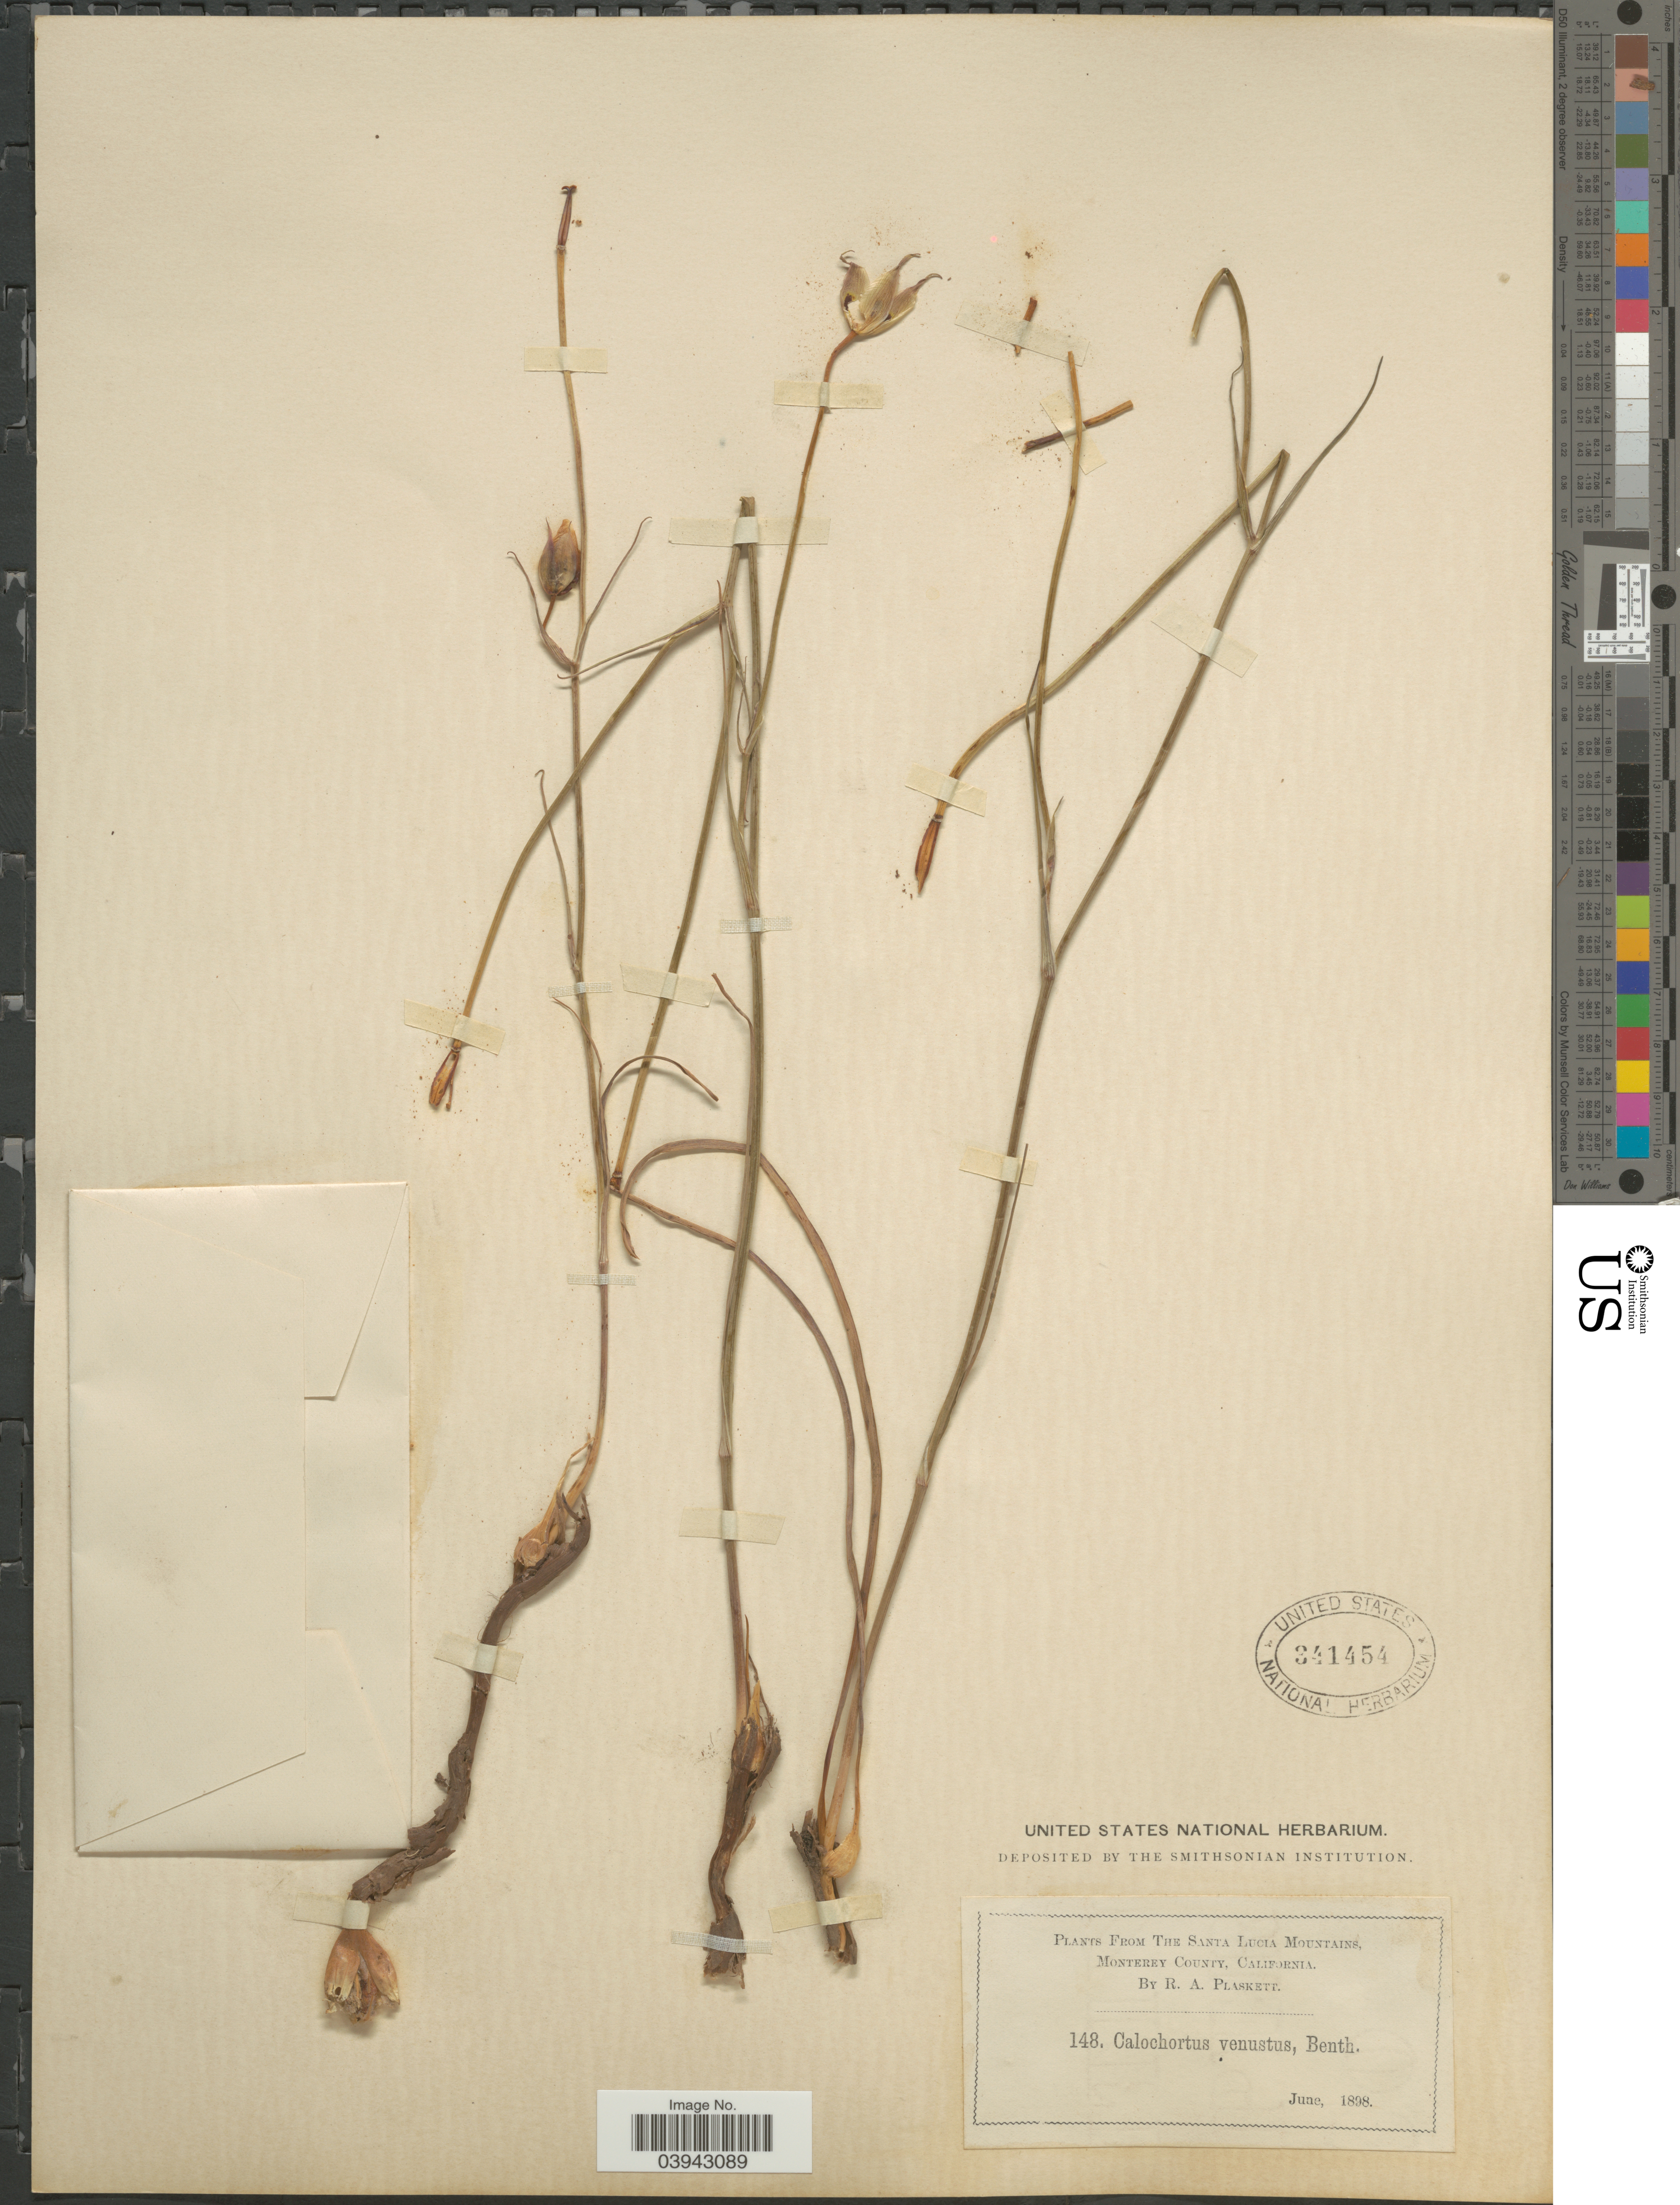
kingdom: Plantae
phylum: Tracheophyta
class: Liliopsida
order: Liliales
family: Liliaceae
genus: Calochortus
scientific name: Calochortus venustus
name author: Douglas ex Benth.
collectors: R. Plaskett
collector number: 148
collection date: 1898-06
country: United States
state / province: California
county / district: Monterey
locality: The Santa Lucia Mountains, Monterey County.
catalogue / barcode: US 341454